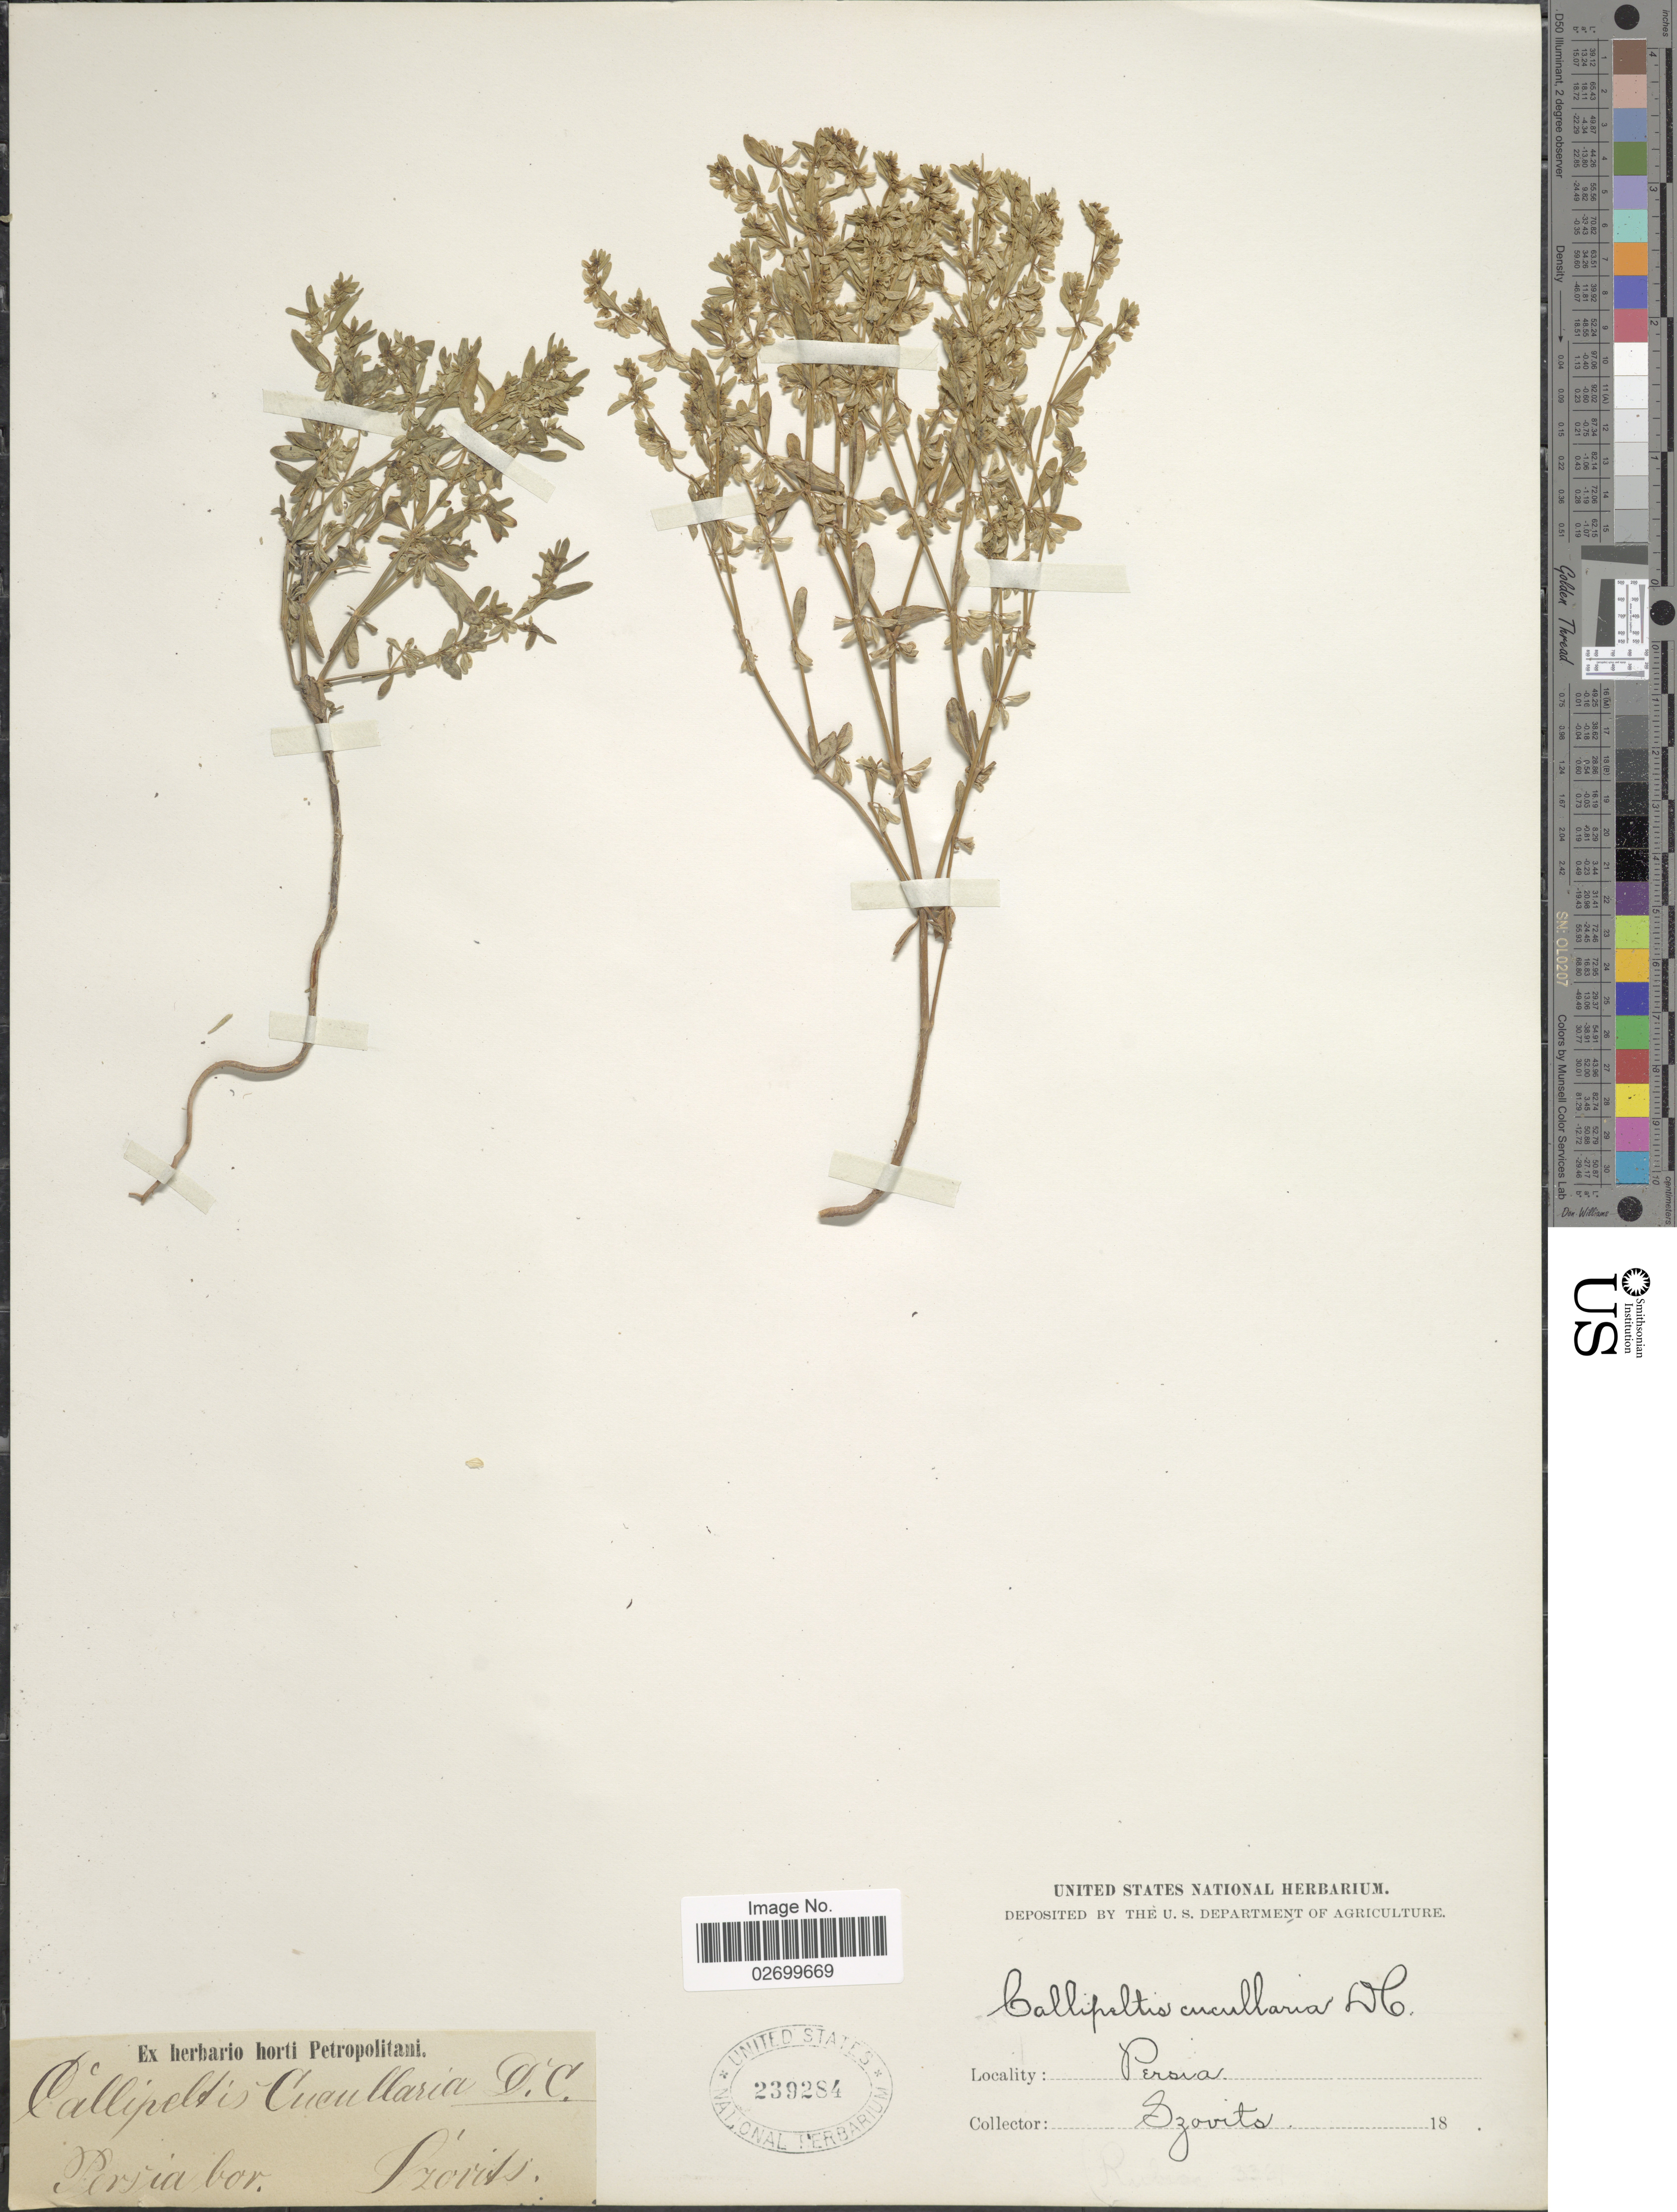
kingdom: Plantae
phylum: Tracheophyta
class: Magnoliopsida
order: Gentianales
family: Rubiaceae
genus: Callipeltis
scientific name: Callipeltis cucullaris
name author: (L.) DC.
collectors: Szovits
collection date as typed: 18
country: Iran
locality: Persia bor.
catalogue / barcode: US 239284